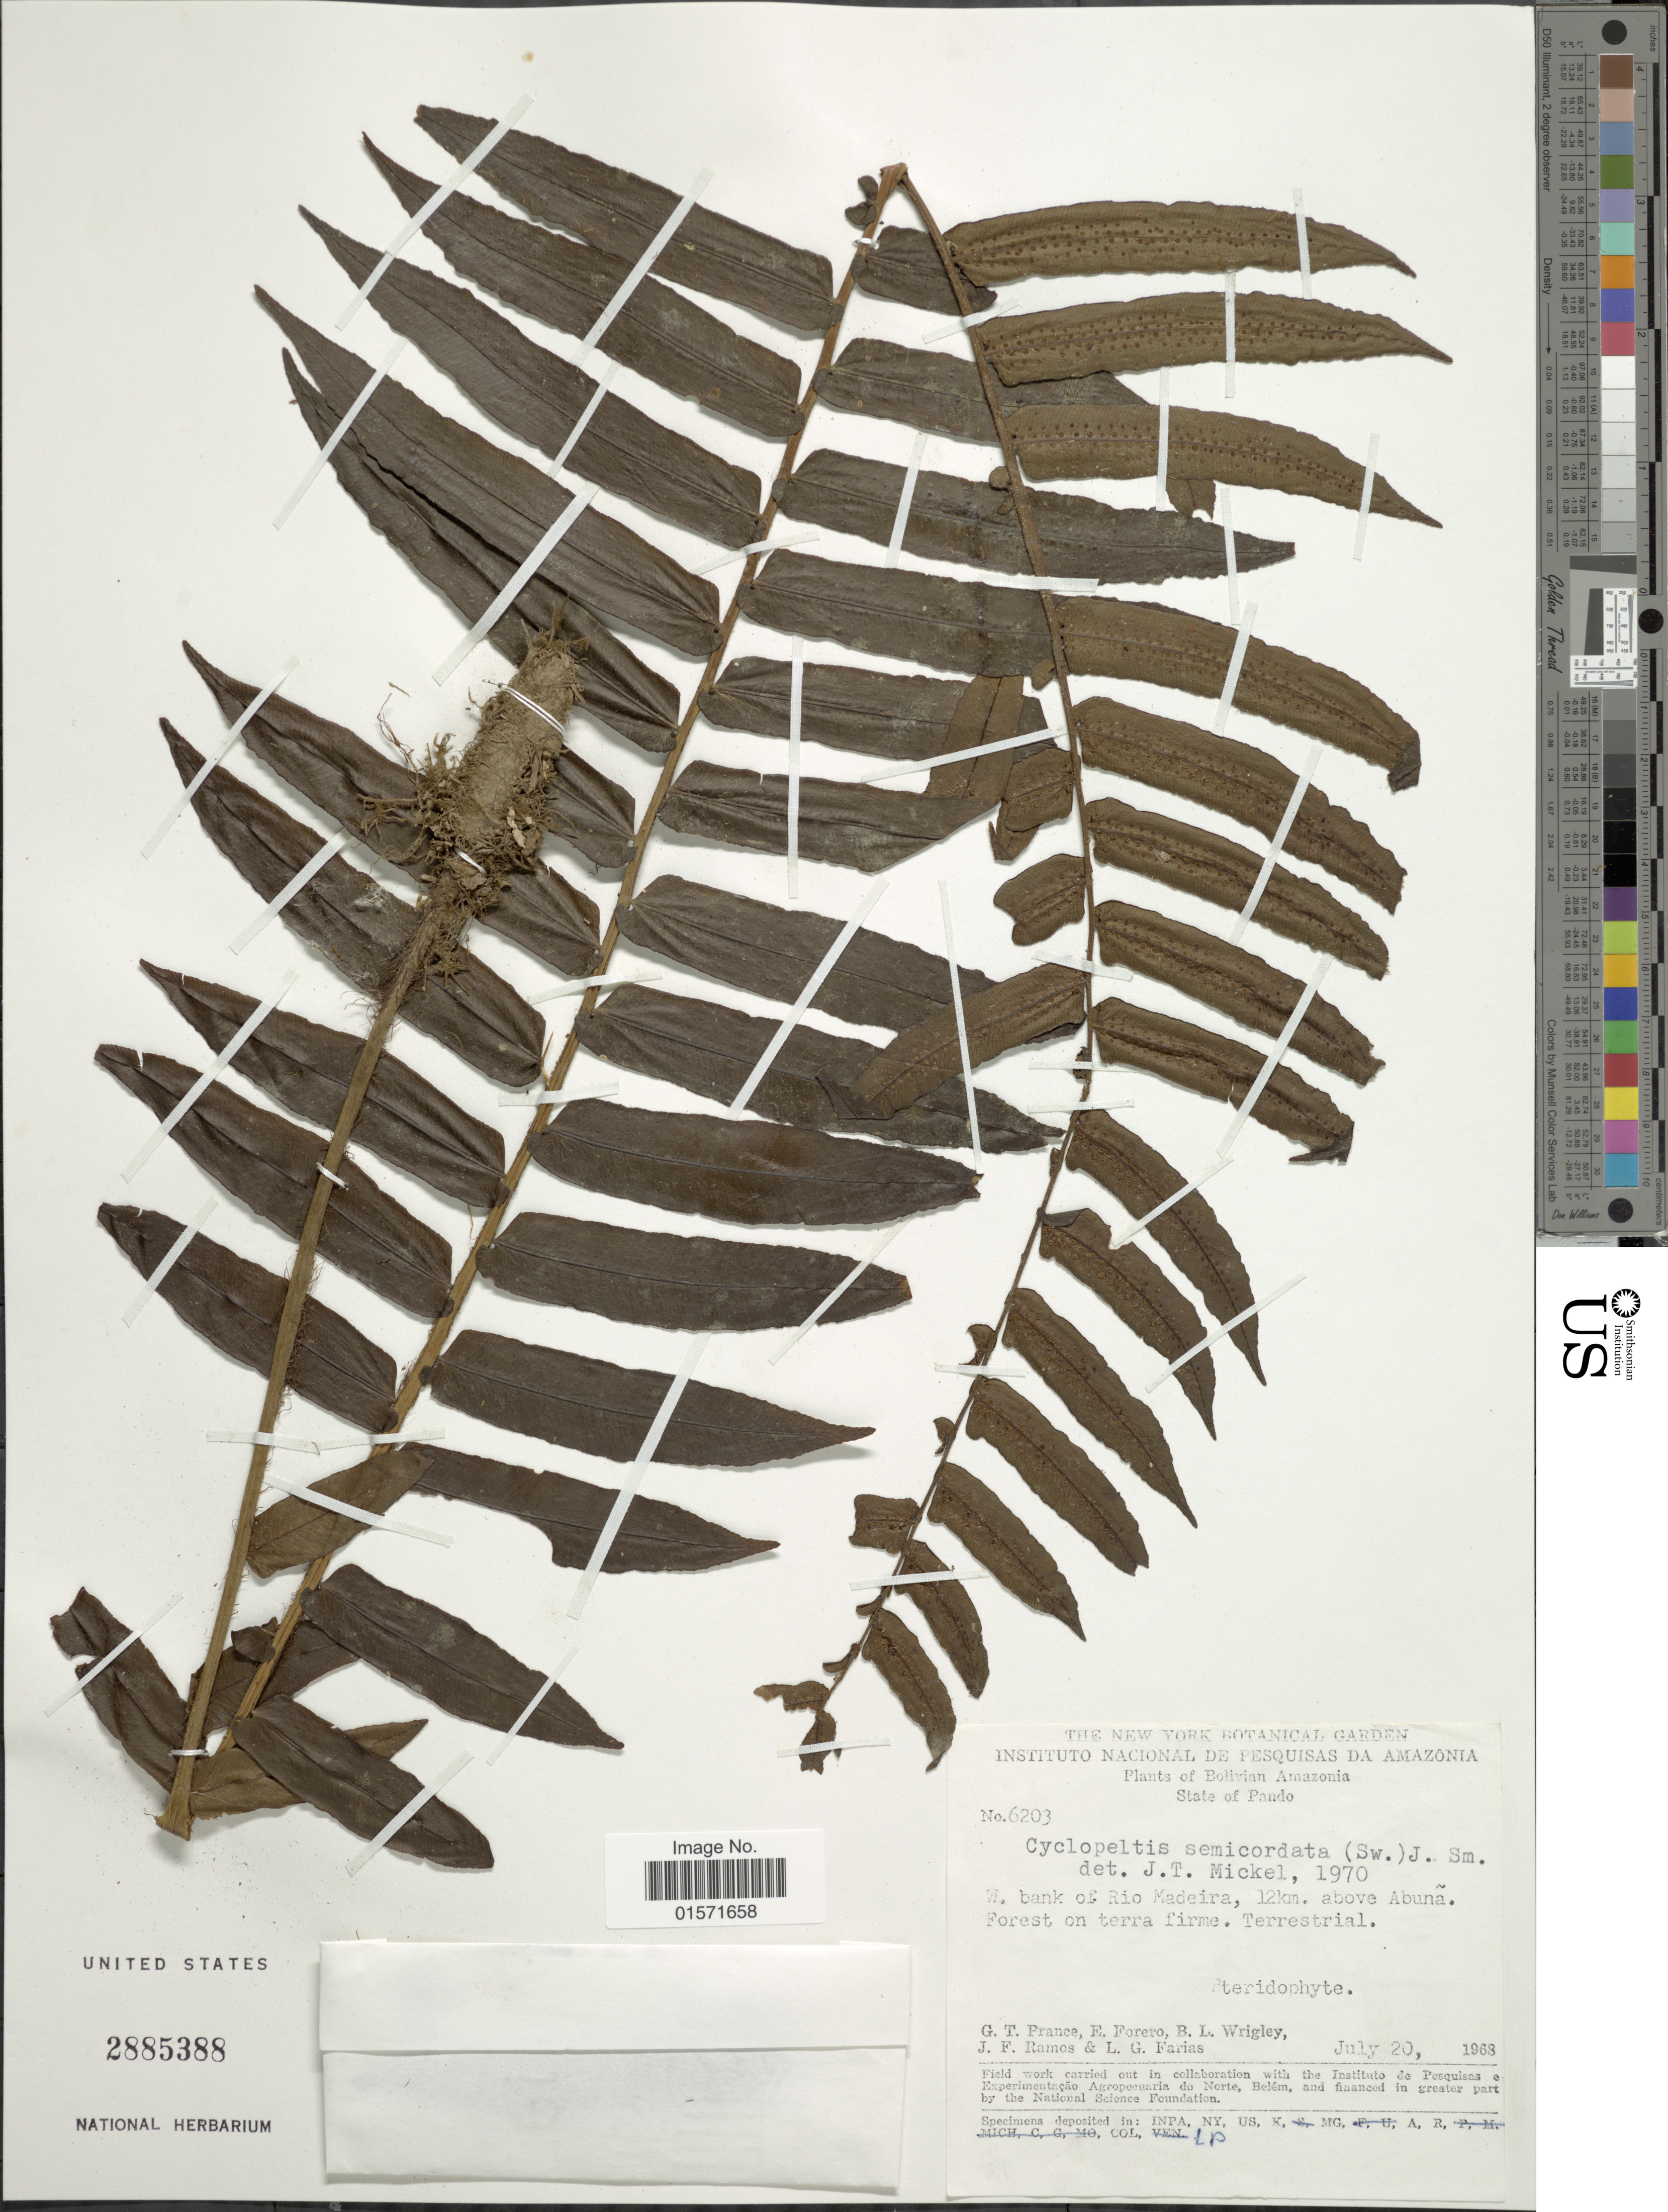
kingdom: Plantae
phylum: Tracheophyta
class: Polypodiopsida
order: Polypodiales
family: Lomariopsidaceae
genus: Cyclopeltis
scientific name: Cyclopeltis semicordata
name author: (Sw.) J. Sm.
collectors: G. T. Prance, E. Forero, B. L. Wrigley, J. F. Ramos & L. G. Farias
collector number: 6203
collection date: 1968-07-20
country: Bolivia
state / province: Pando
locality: Bolivian Amazonia. State of Pando. W. bank of Rio Madeira, 12km above Abuna.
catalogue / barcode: US 2885388